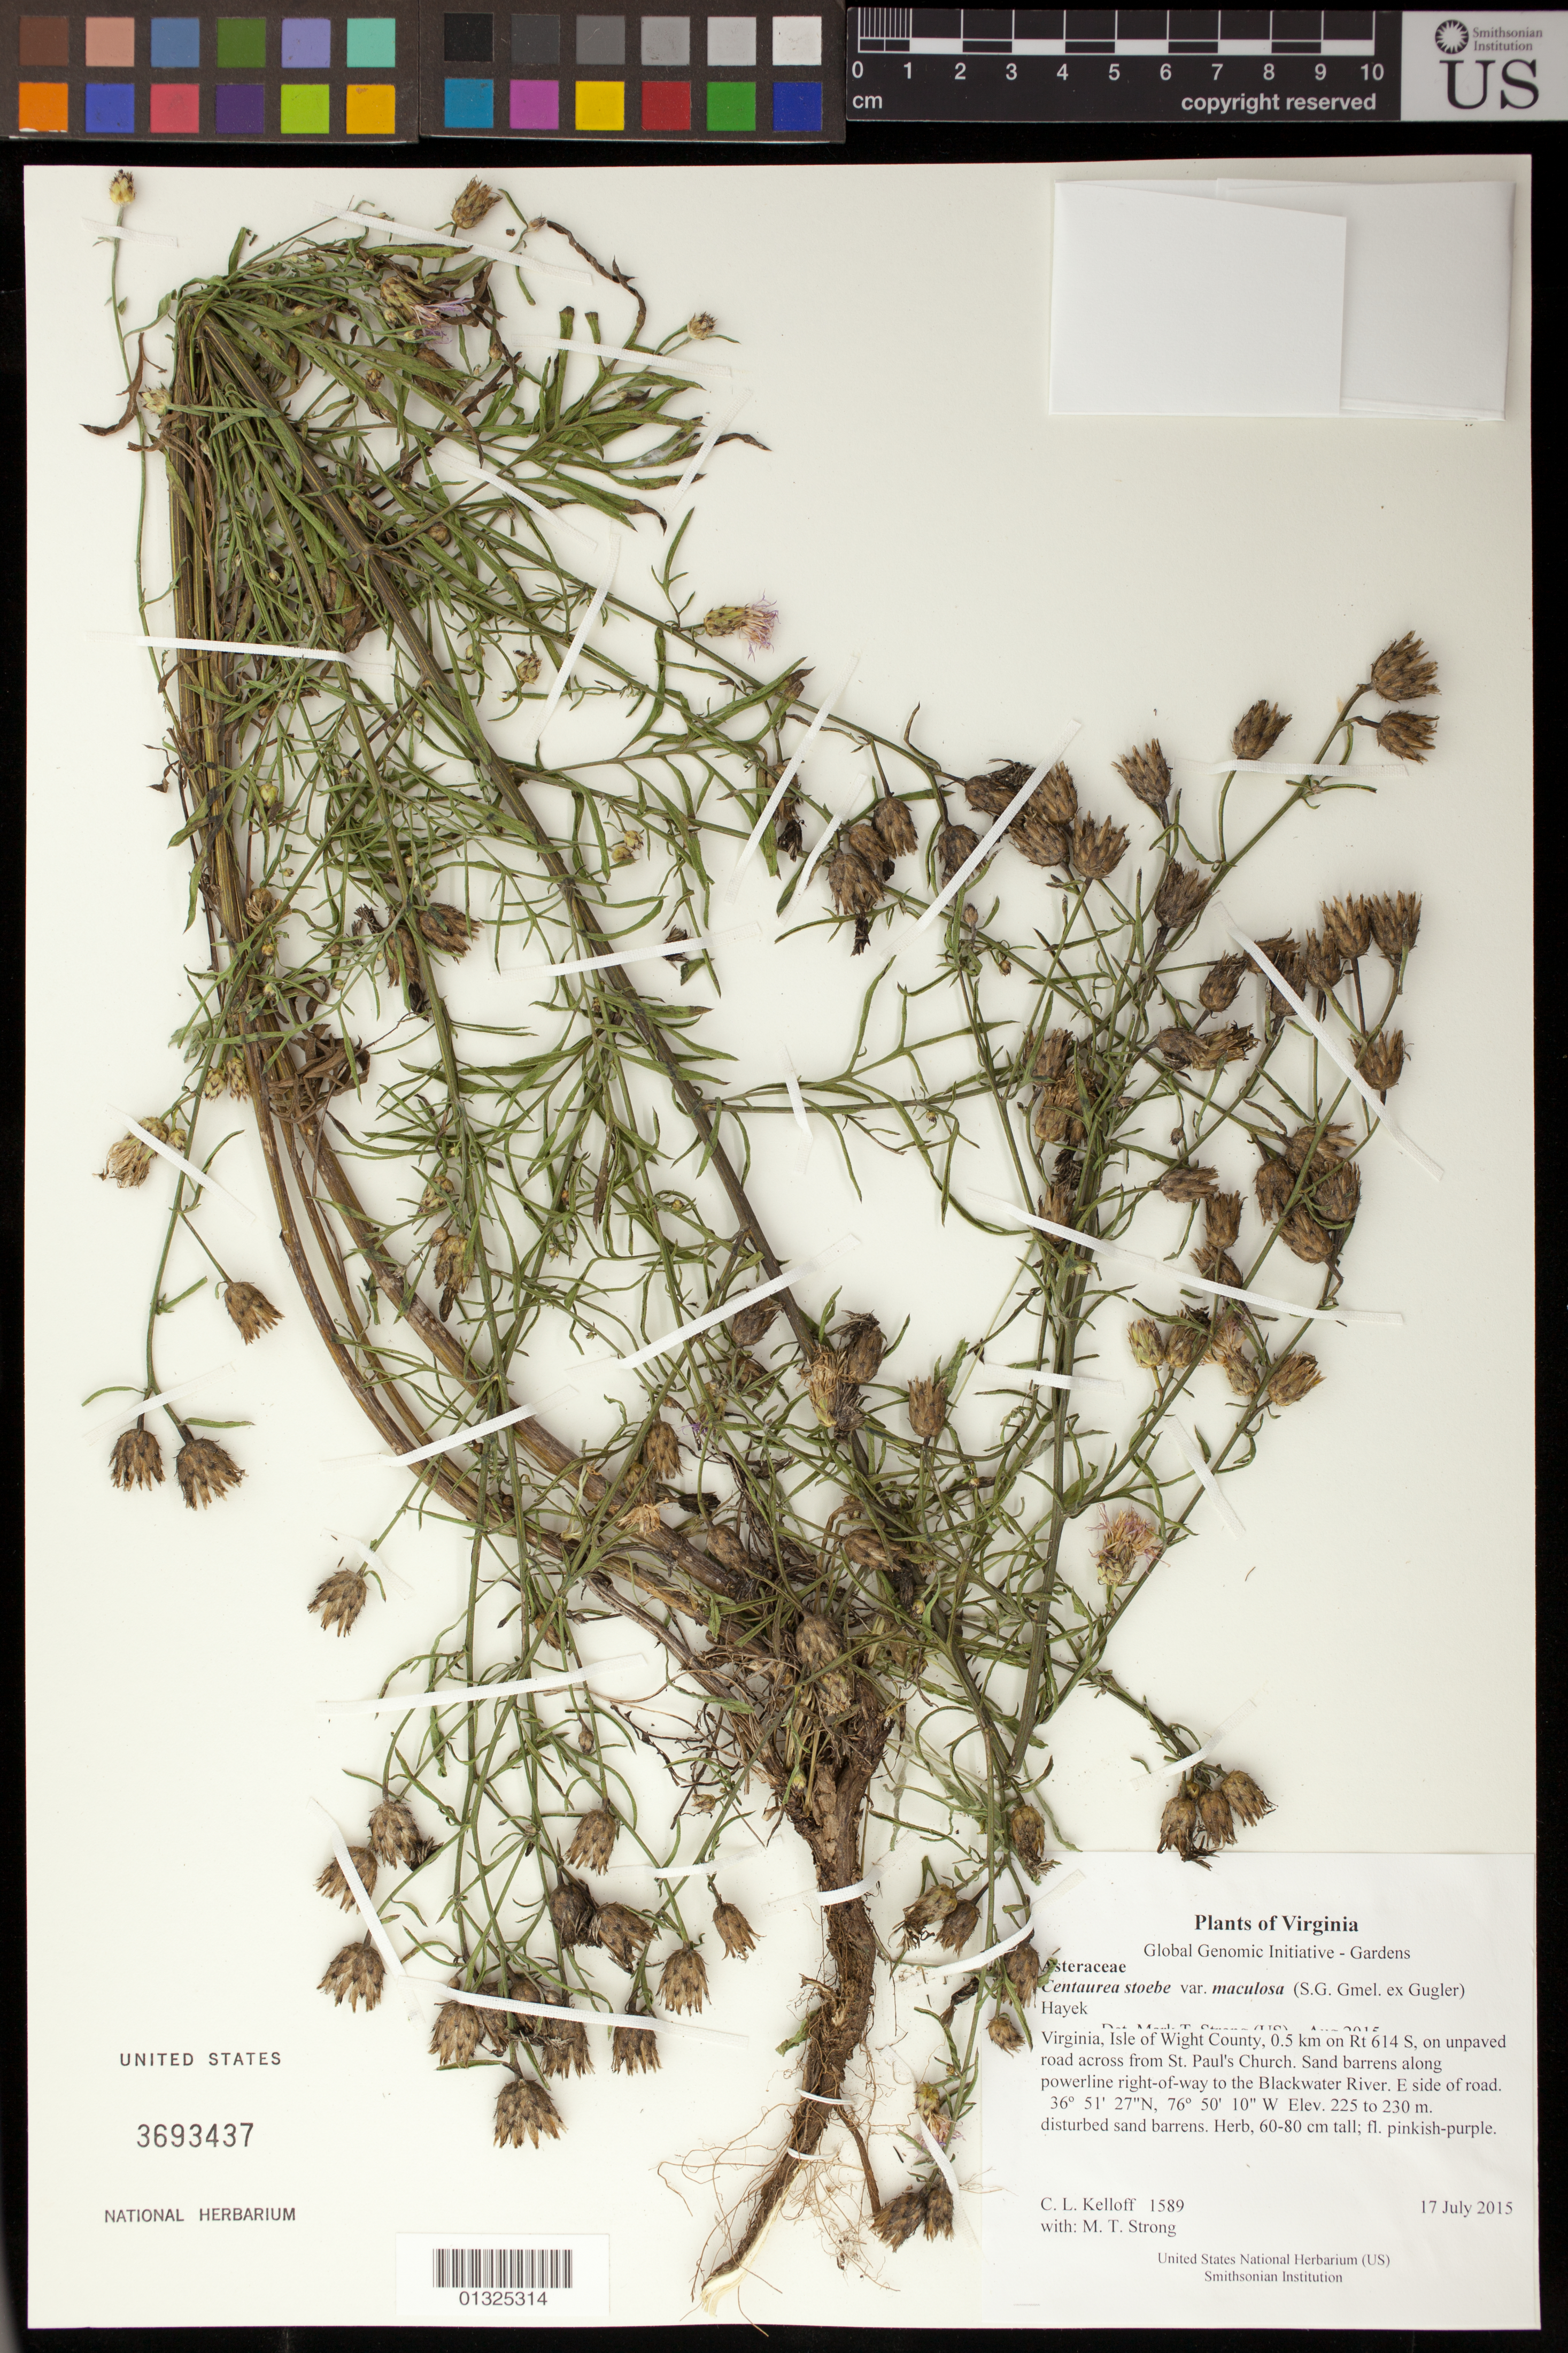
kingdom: Plantae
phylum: Tracheophyta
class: Magnoliopsida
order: Asterales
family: Asteraceae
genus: Centaurea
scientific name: Centaurea stoebe var. maculosa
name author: (S.G. Gmel. ex Gugler) Hayek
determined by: Strong, M. T., (US), Smithsonian Institution - National Museum of Natural History (UNITED STATES)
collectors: C. L. Kelloff & M. T. Strong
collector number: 1589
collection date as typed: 17 July 2015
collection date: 2015-07-17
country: United States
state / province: Virginia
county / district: Isle of Wight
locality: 0.5 km on Rt 614 S, on unpaved road across from St. Paul's Church. Sand barrens along powerline right-of-way to the Blackwater River. E side of road.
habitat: disturbed sand barrens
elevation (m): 225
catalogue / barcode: US 3693437